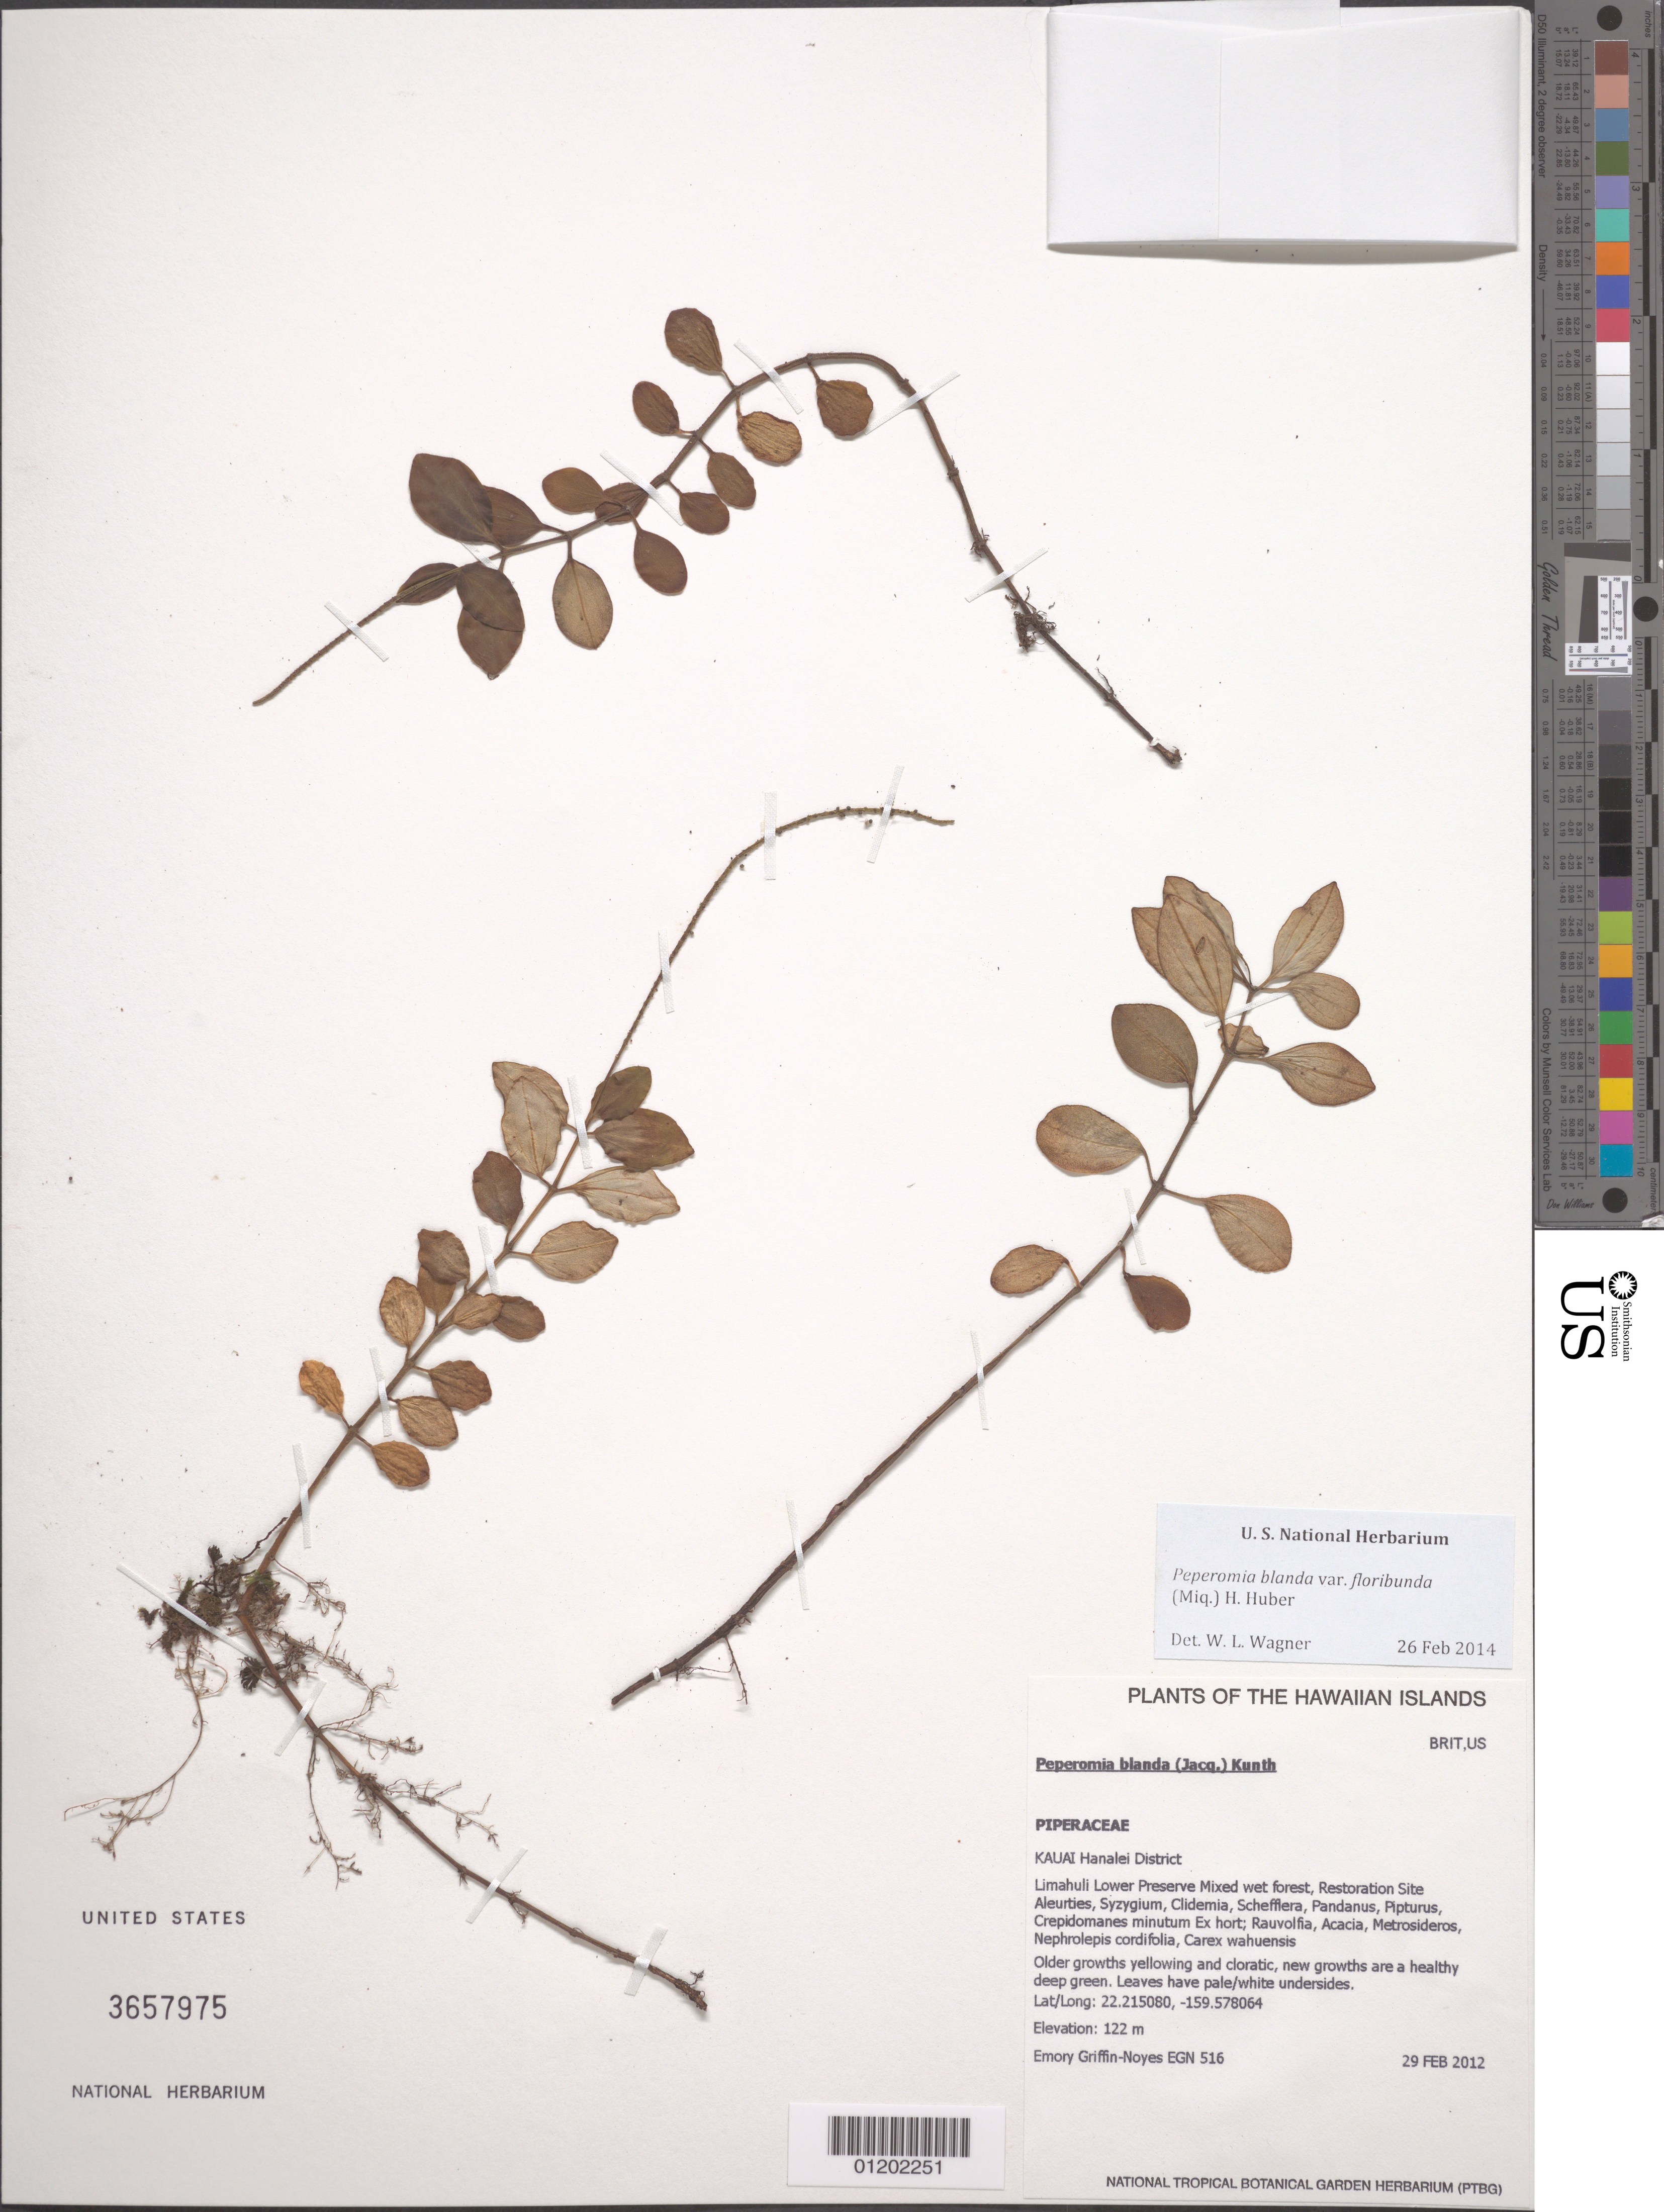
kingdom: Plantae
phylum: Tracheophyta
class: Magnoliopsida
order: Piperales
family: Piperaceae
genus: Peperomia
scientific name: Peperomia leptostachya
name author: Hook. & Arn.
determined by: Wagner, W. L., (BOT), Smithsonian Institution - National Museum of Natural History (UNITED STATES)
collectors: E. Griffin-Noyes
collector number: EGN 516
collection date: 2012-02-29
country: United States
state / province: Hawaii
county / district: Kauai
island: Kaua'i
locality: Hanalei District, Limahuli Lower Preserve, restoration site.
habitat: Mixed wet forest.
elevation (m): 122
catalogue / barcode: US 3657975